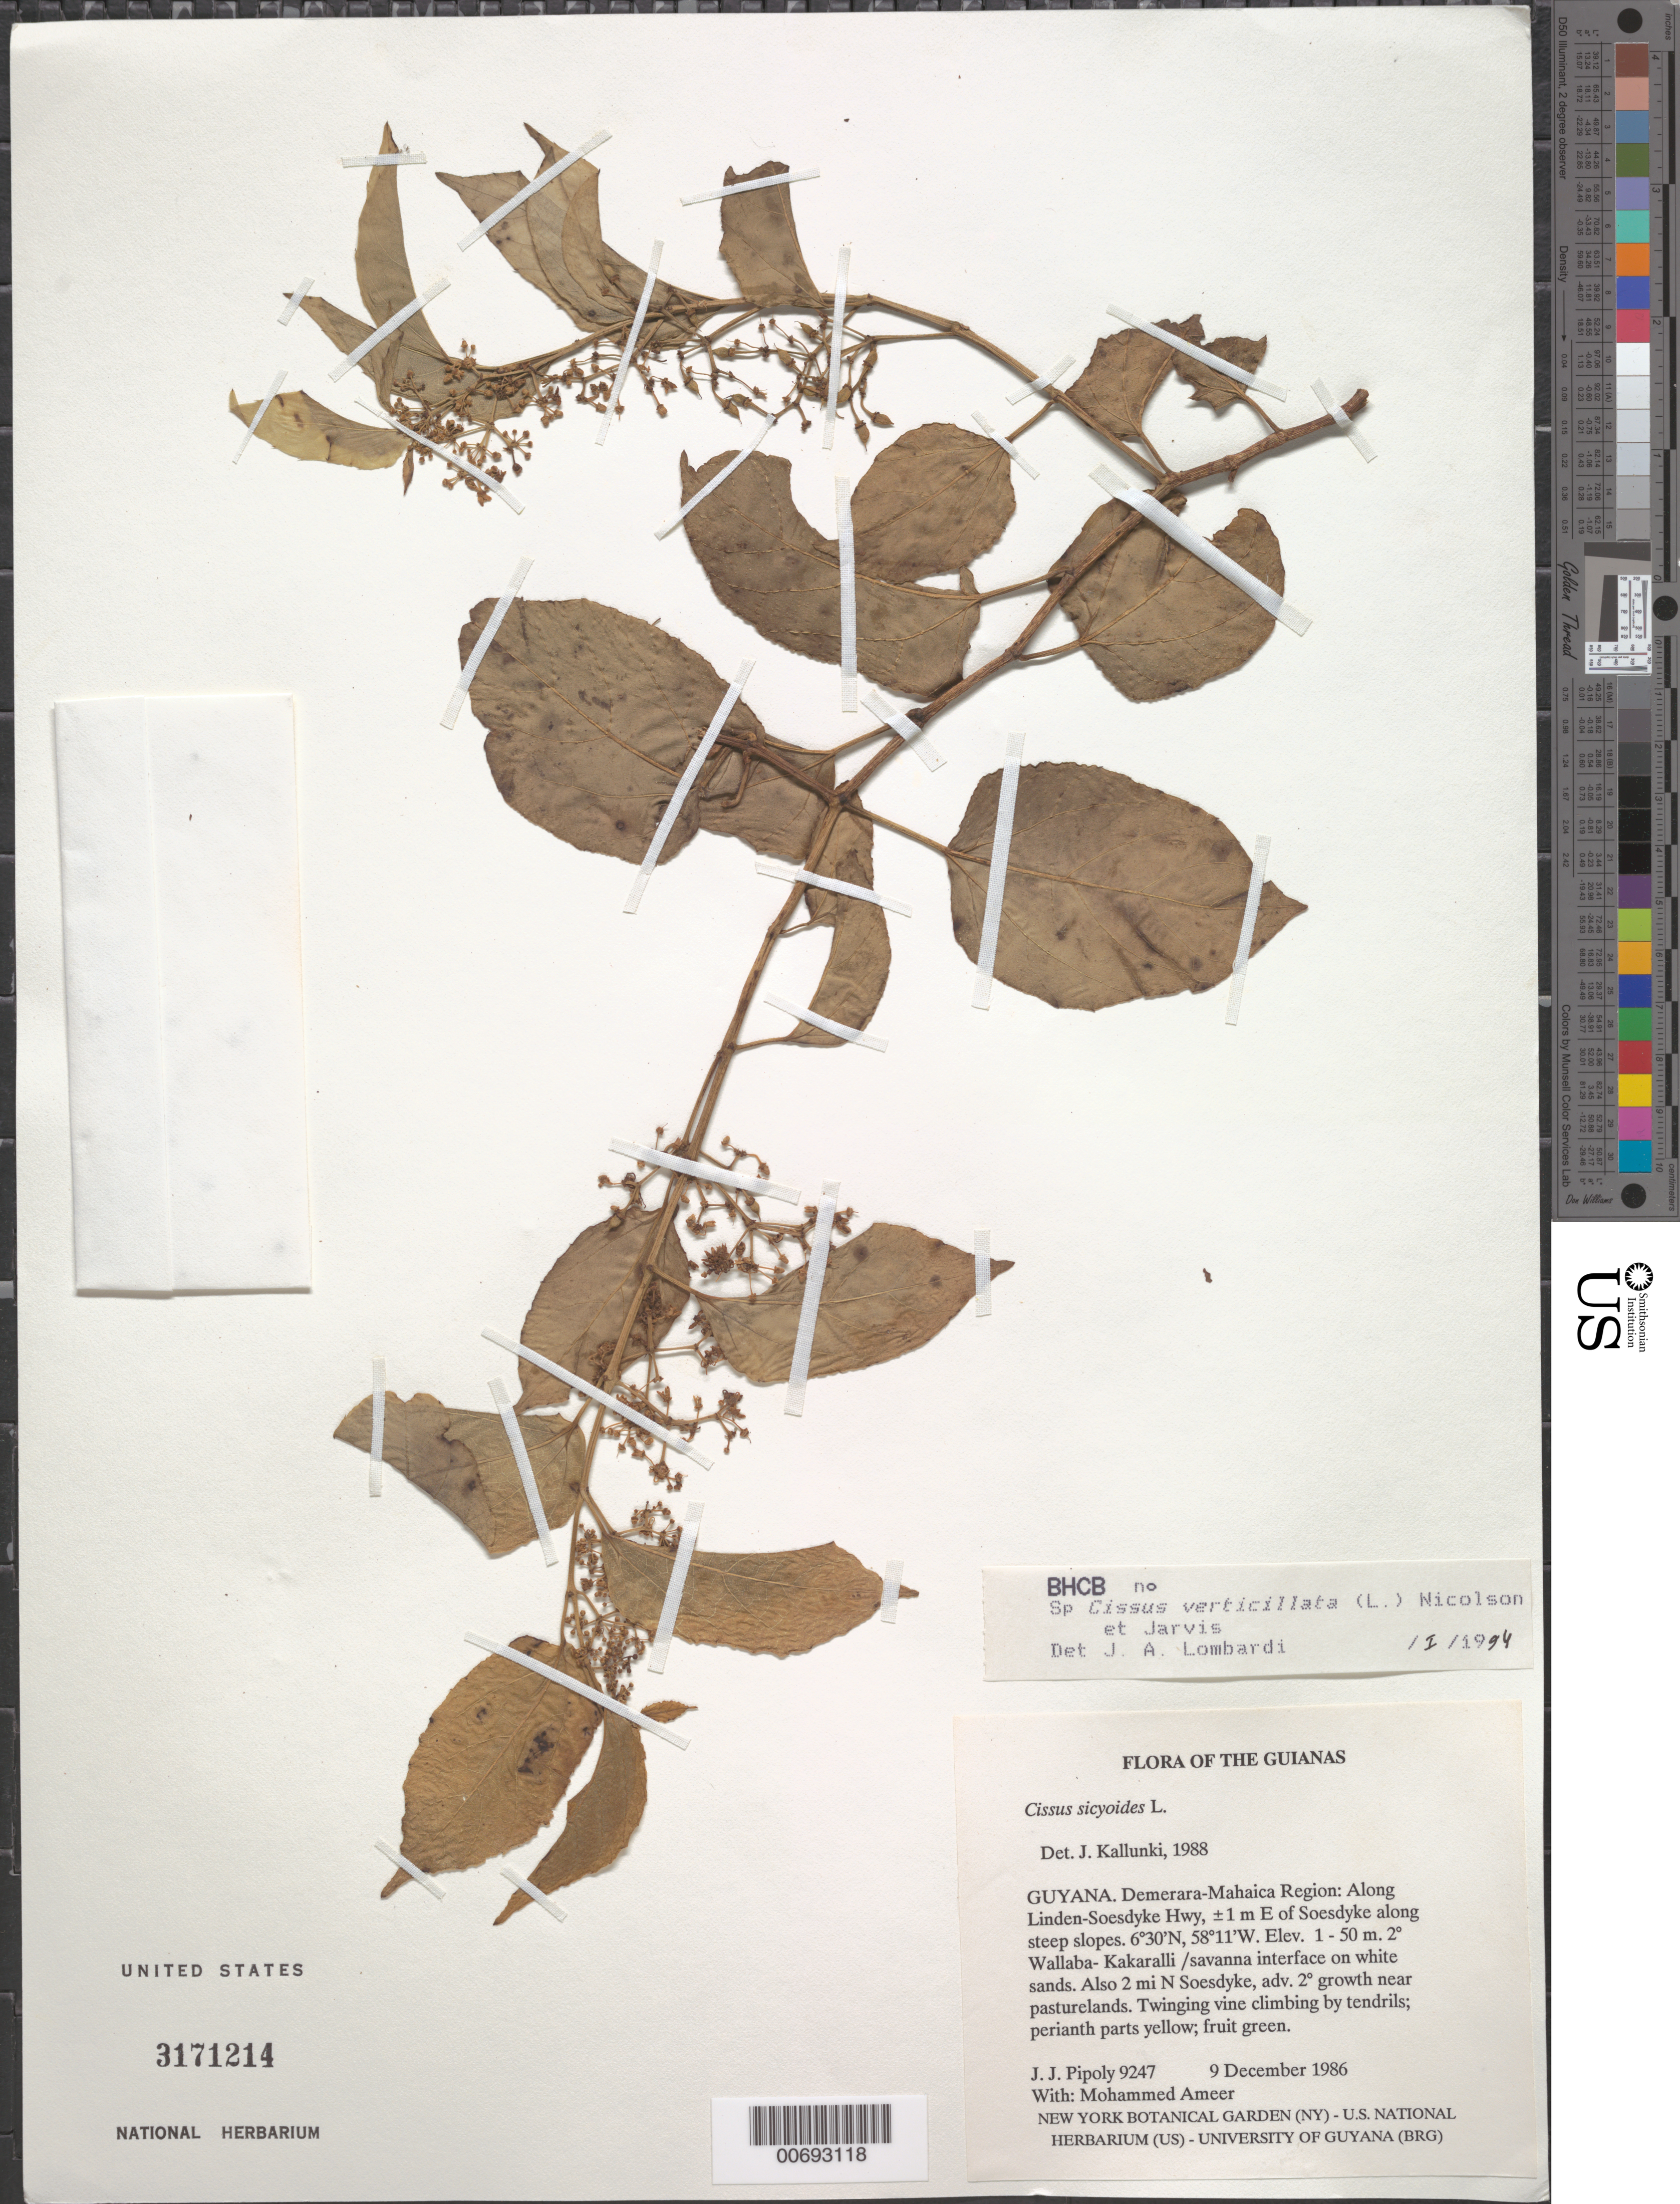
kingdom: Plantae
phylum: Tracheophyta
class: Magnoliopsida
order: Vitales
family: Vitaceae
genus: Cissus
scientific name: Cissus verticillata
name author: (L.) Nicolson & C.E. Jarvis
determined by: Lombardi, Julio A.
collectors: J. J. Pipoly & M. Ameer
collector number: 9247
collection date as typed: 9 December 1986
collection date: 1986-12-09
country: Guyana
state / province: Demerara-Mahaica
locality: Along Linden-Soesdyke Hwy, ±1 m E of Soesdyke along steep slopes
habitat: Secondary Wallaba-Kakaralli - savanna interface on white sands. Also 2 mi N Soesdyke, adv. secondary growth near pasturelands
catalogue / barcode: US 3171214